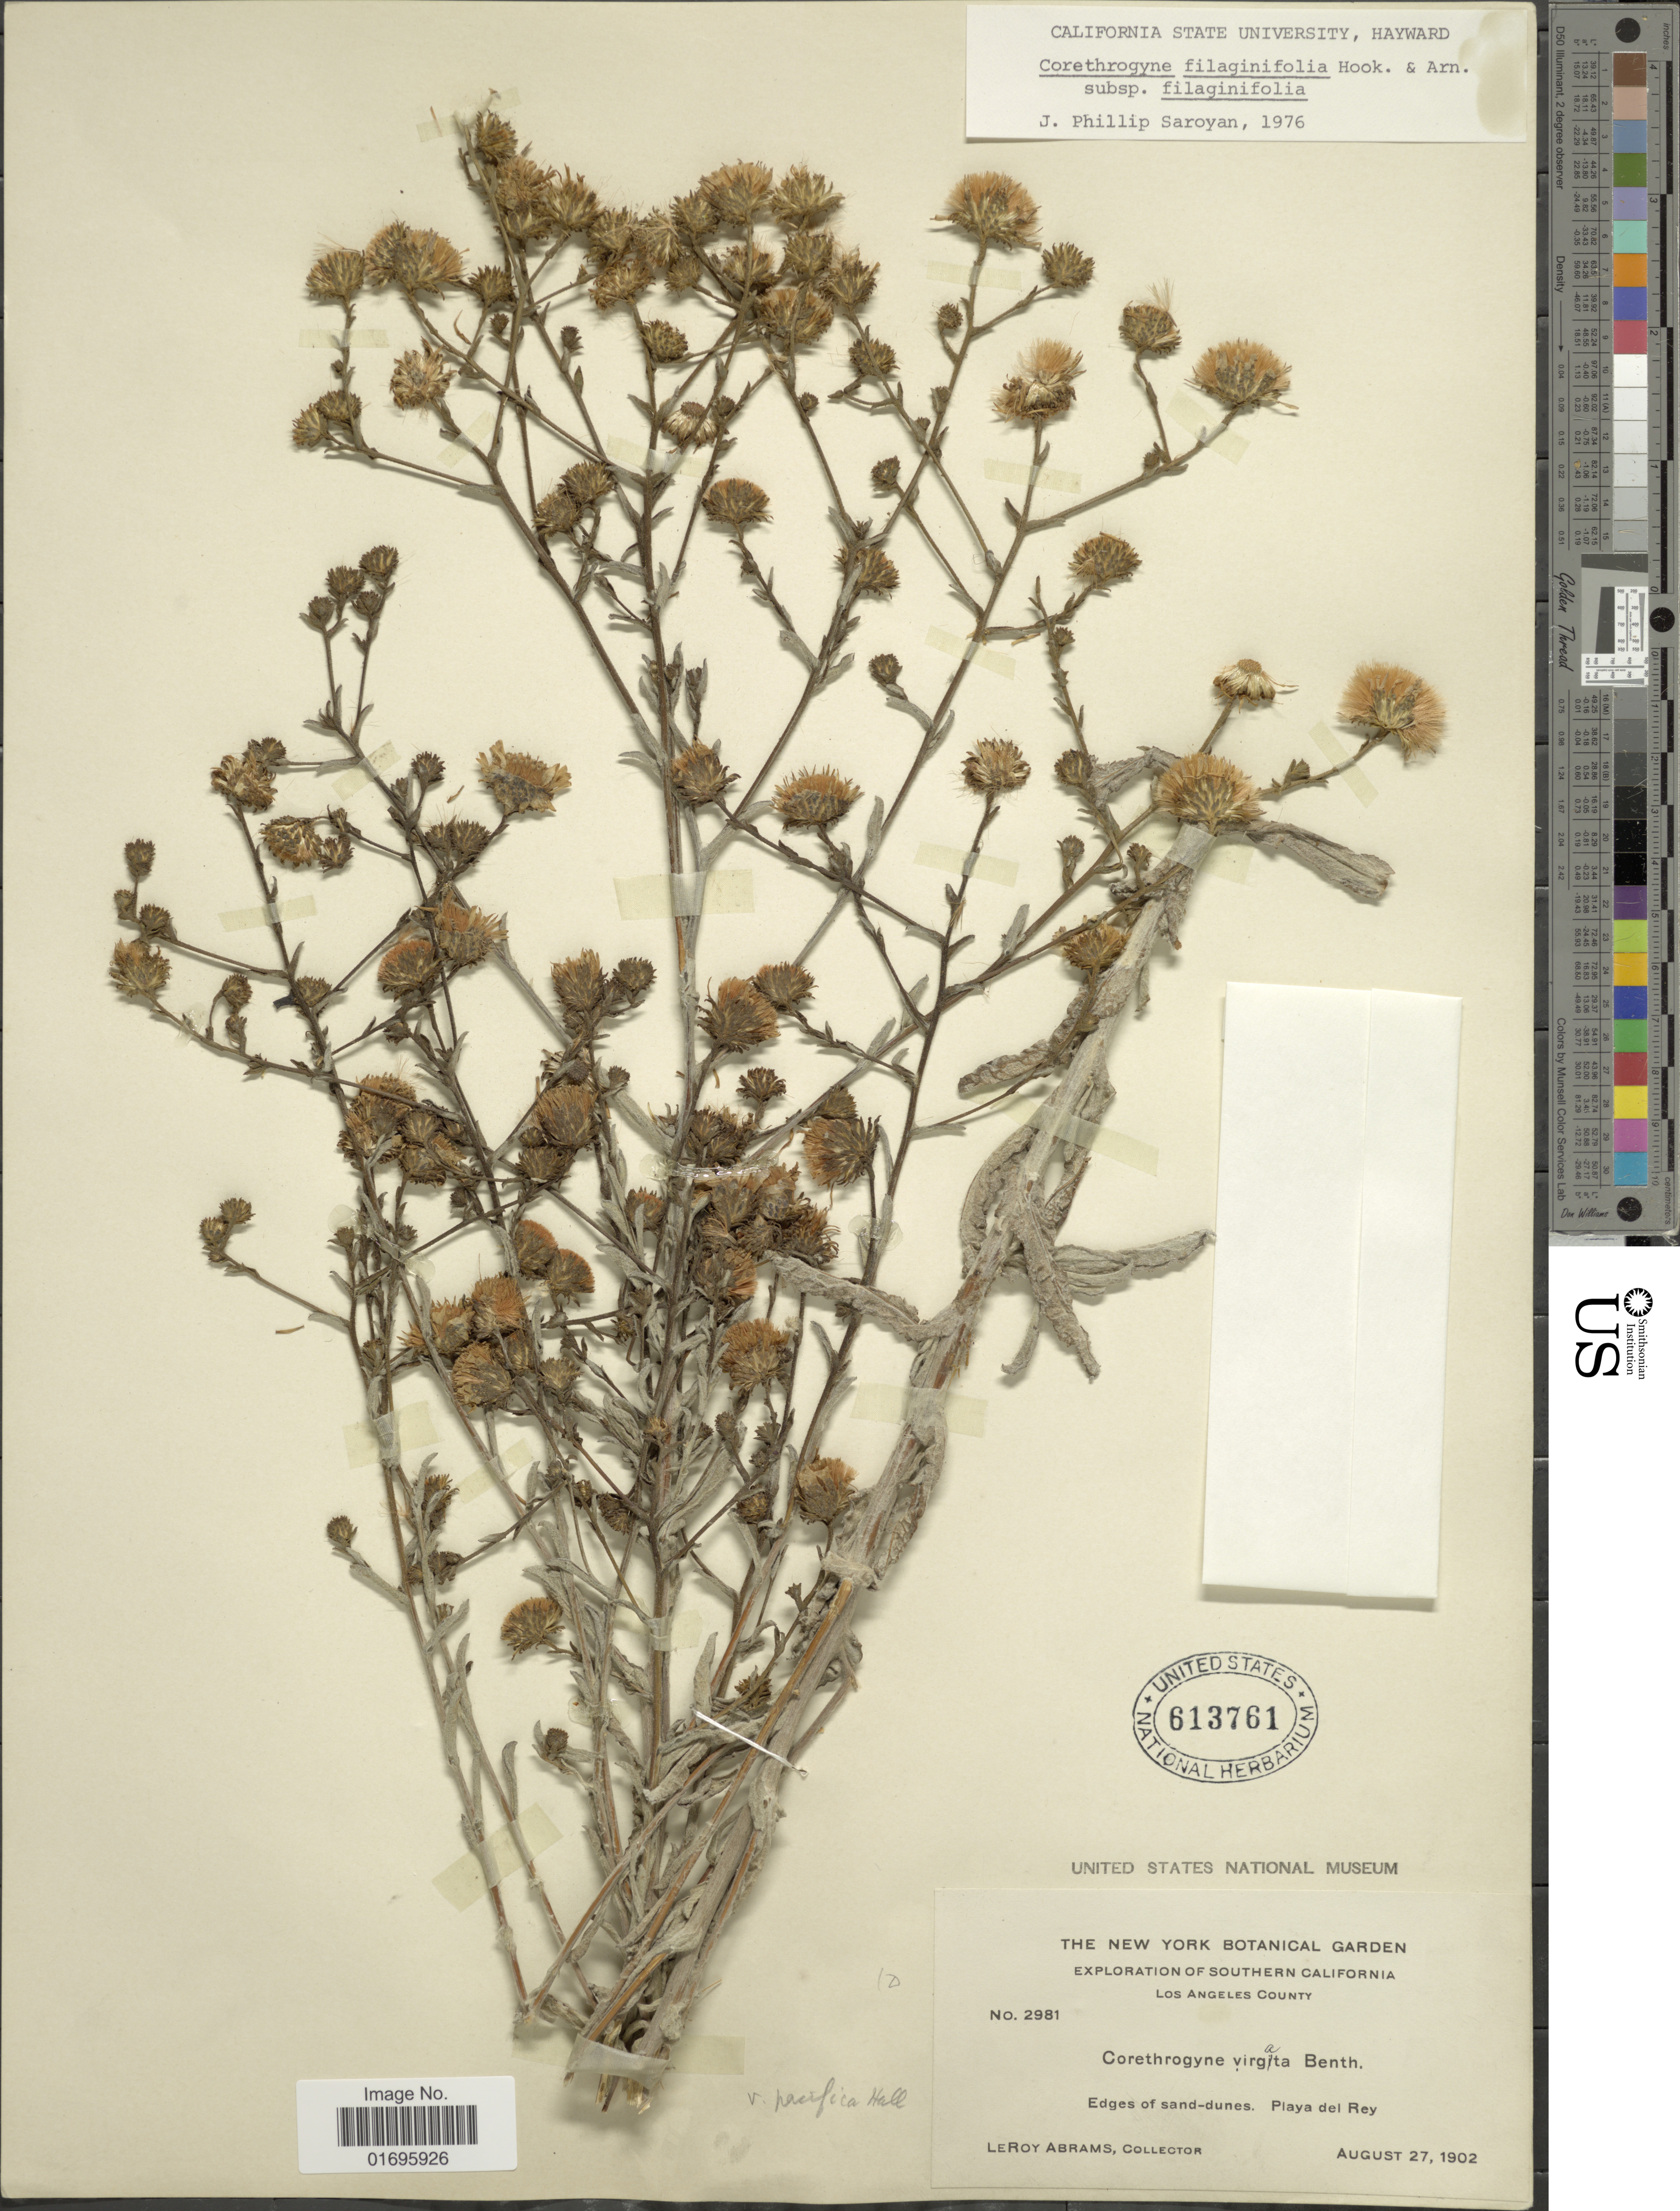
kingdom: Plantae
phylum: Tracheophyta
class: Magnoliopsida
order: Asterales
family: Asteraceae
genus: Corethrogyne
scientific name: Corethrogyne filaginifolia var. filaginifolia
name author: (Hook.) Nutt.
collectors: L. Abrams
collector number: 2981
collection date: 1902-08-27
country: United States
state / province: California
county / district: Los Angeles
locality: Southern California. Los Angeles County. Edges of sand-dunes. Playa del Rey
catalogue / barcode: US 613761